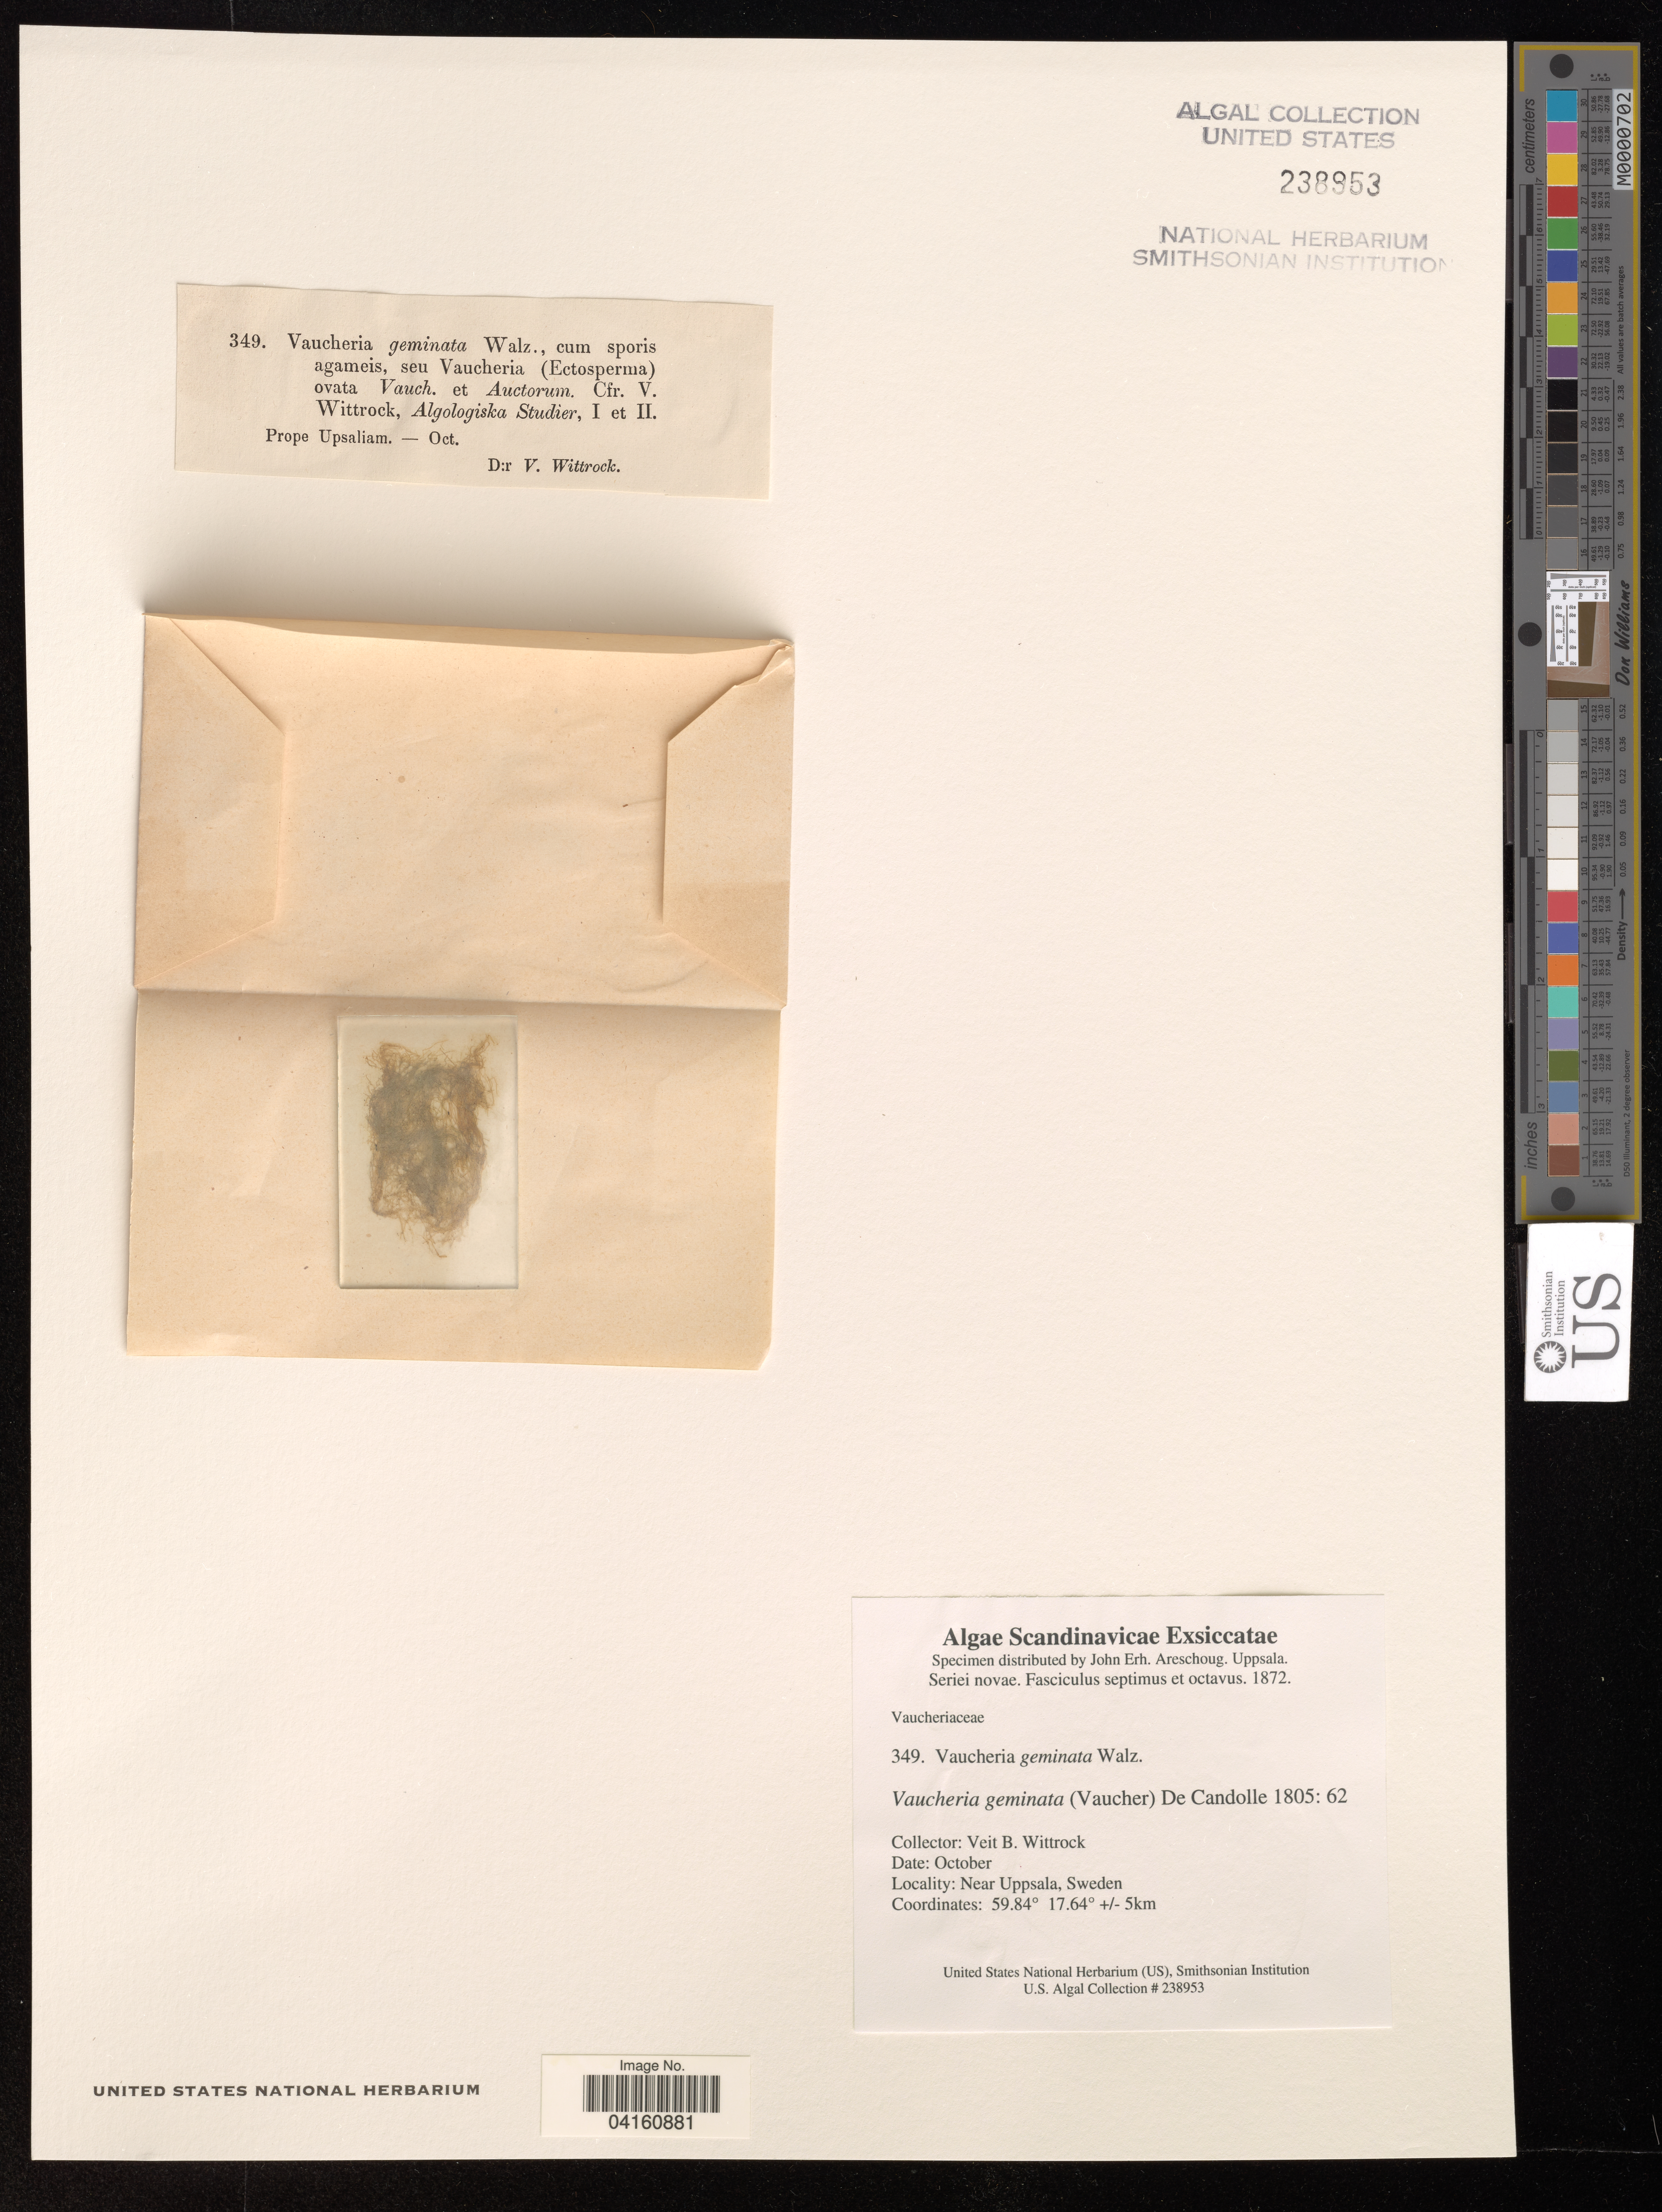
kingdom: Chromista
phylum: Ochrophyta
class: Xanthophyceae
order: Vaucheriales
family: Vaucheriaceae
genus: Vaucheria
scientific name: Vaucheria geminata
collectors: V. Wittrock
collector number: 349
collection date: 1872-10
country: Sweden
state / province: Stockholm / Uppsala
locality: Near Uppsala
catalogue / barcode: US 238953